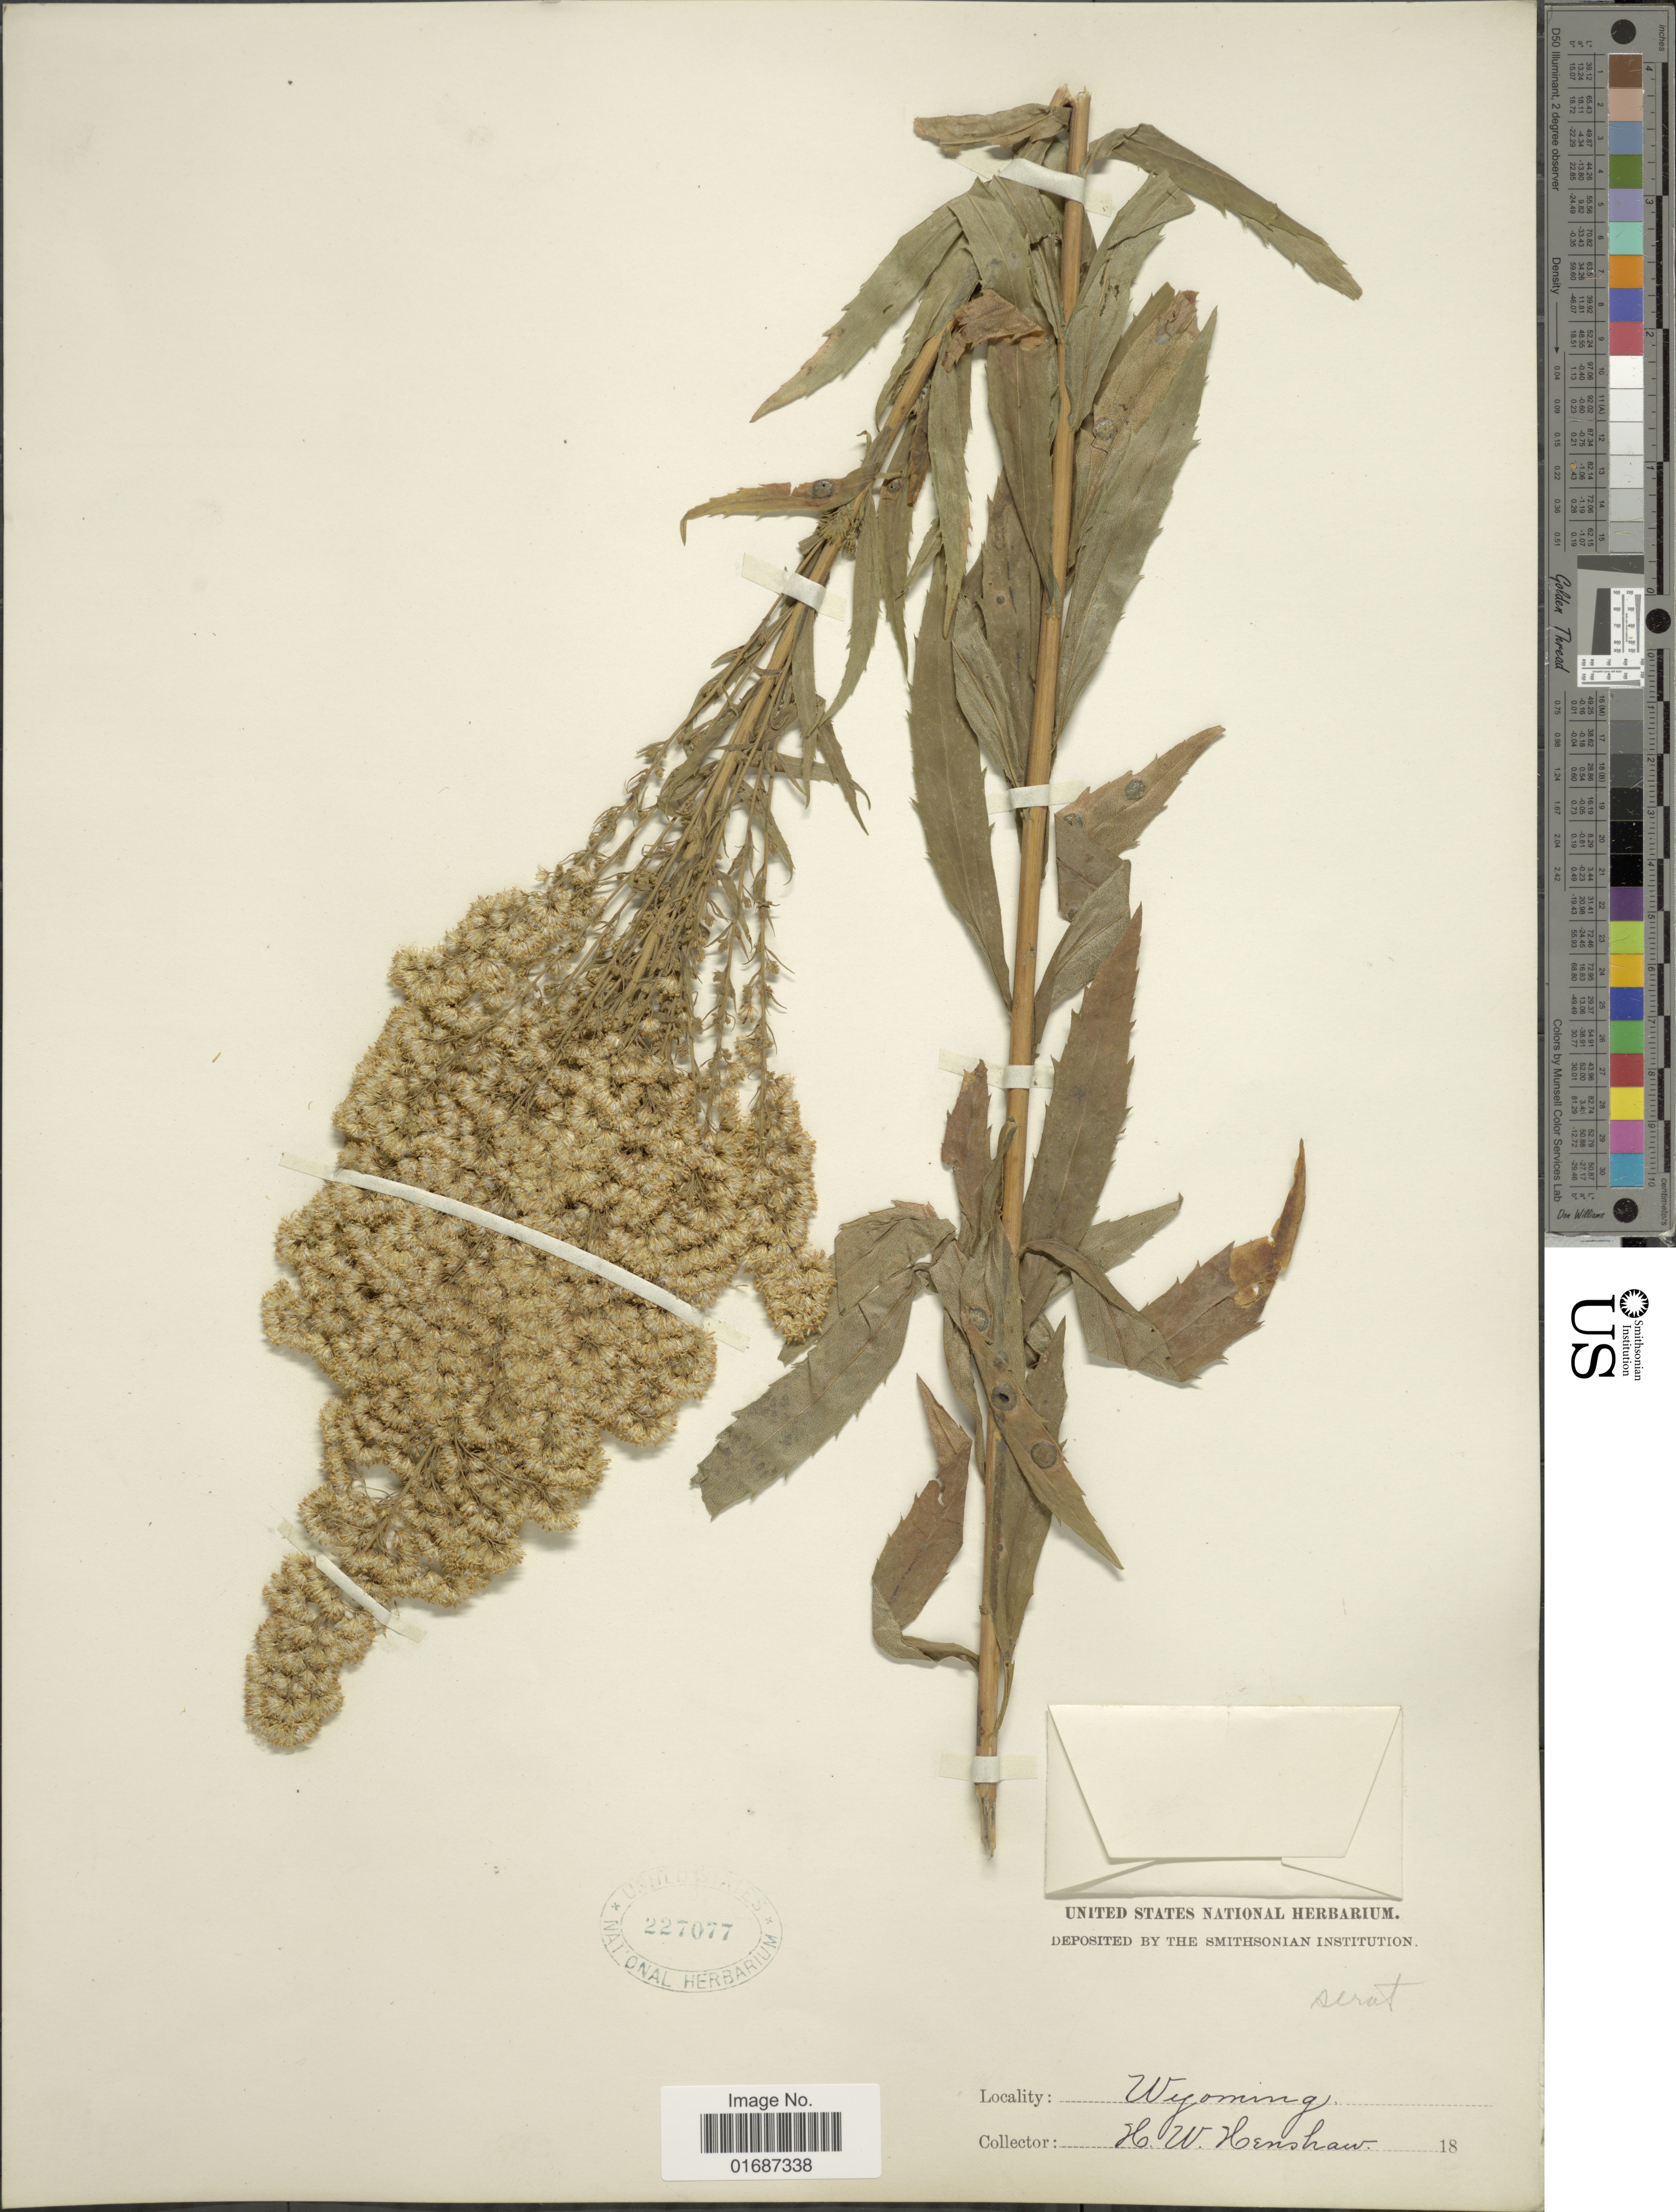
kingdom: Plantae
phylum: Tracheophyta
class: Magnoliopsida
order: Asterales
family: Asteraceae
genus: Solidago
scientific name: Solidago gigantea var. leiophylla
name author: Fernald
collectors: H. Henshaw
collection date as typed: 18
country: United States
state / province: Wyoming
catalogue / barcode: US 227077